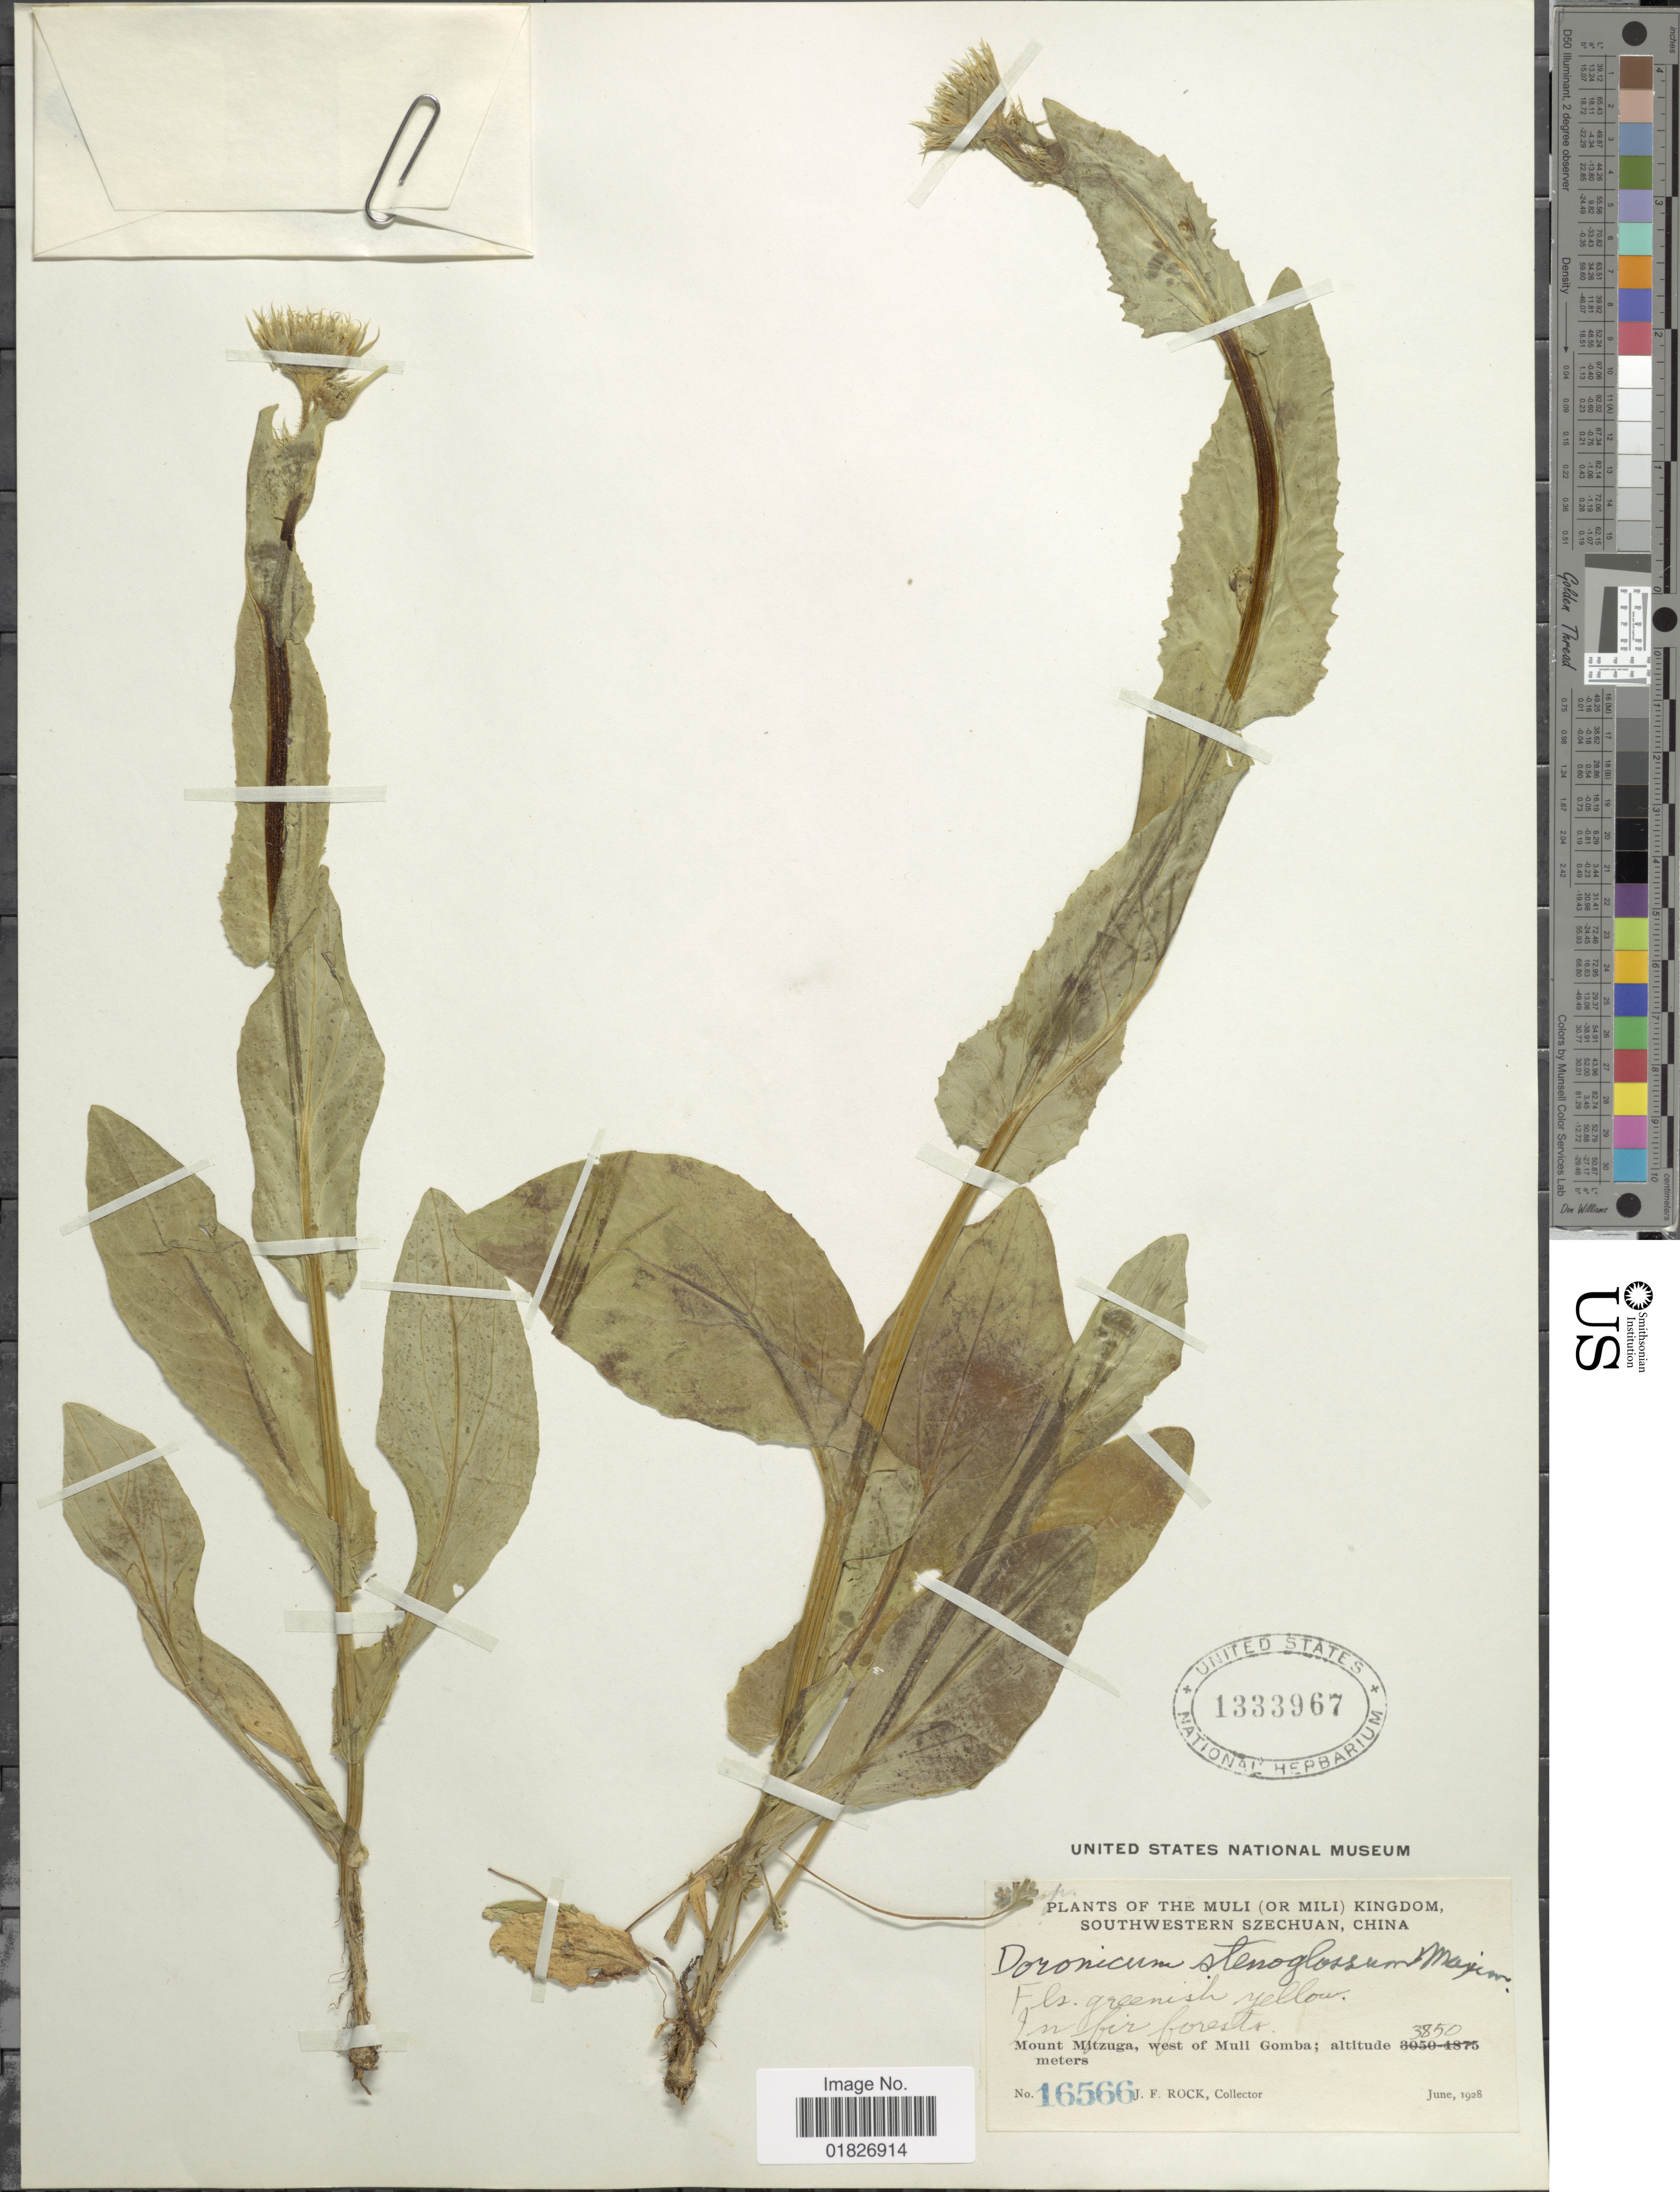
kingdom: Plantae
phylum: Tracheophyta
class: Magnoliopsida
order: Asterales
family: Asteraceae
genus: Doronicum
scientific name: Doronicum stenoglossum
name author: Maxim.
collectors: J. Rock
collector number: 16566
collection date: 1928-06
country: China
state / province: Sichuan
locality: Muli (or Mili) Kingdom, Southwestern Szechuan, Mount Mitzuga, west of Muli Gomba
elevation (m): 3850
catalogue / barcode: US 1333967